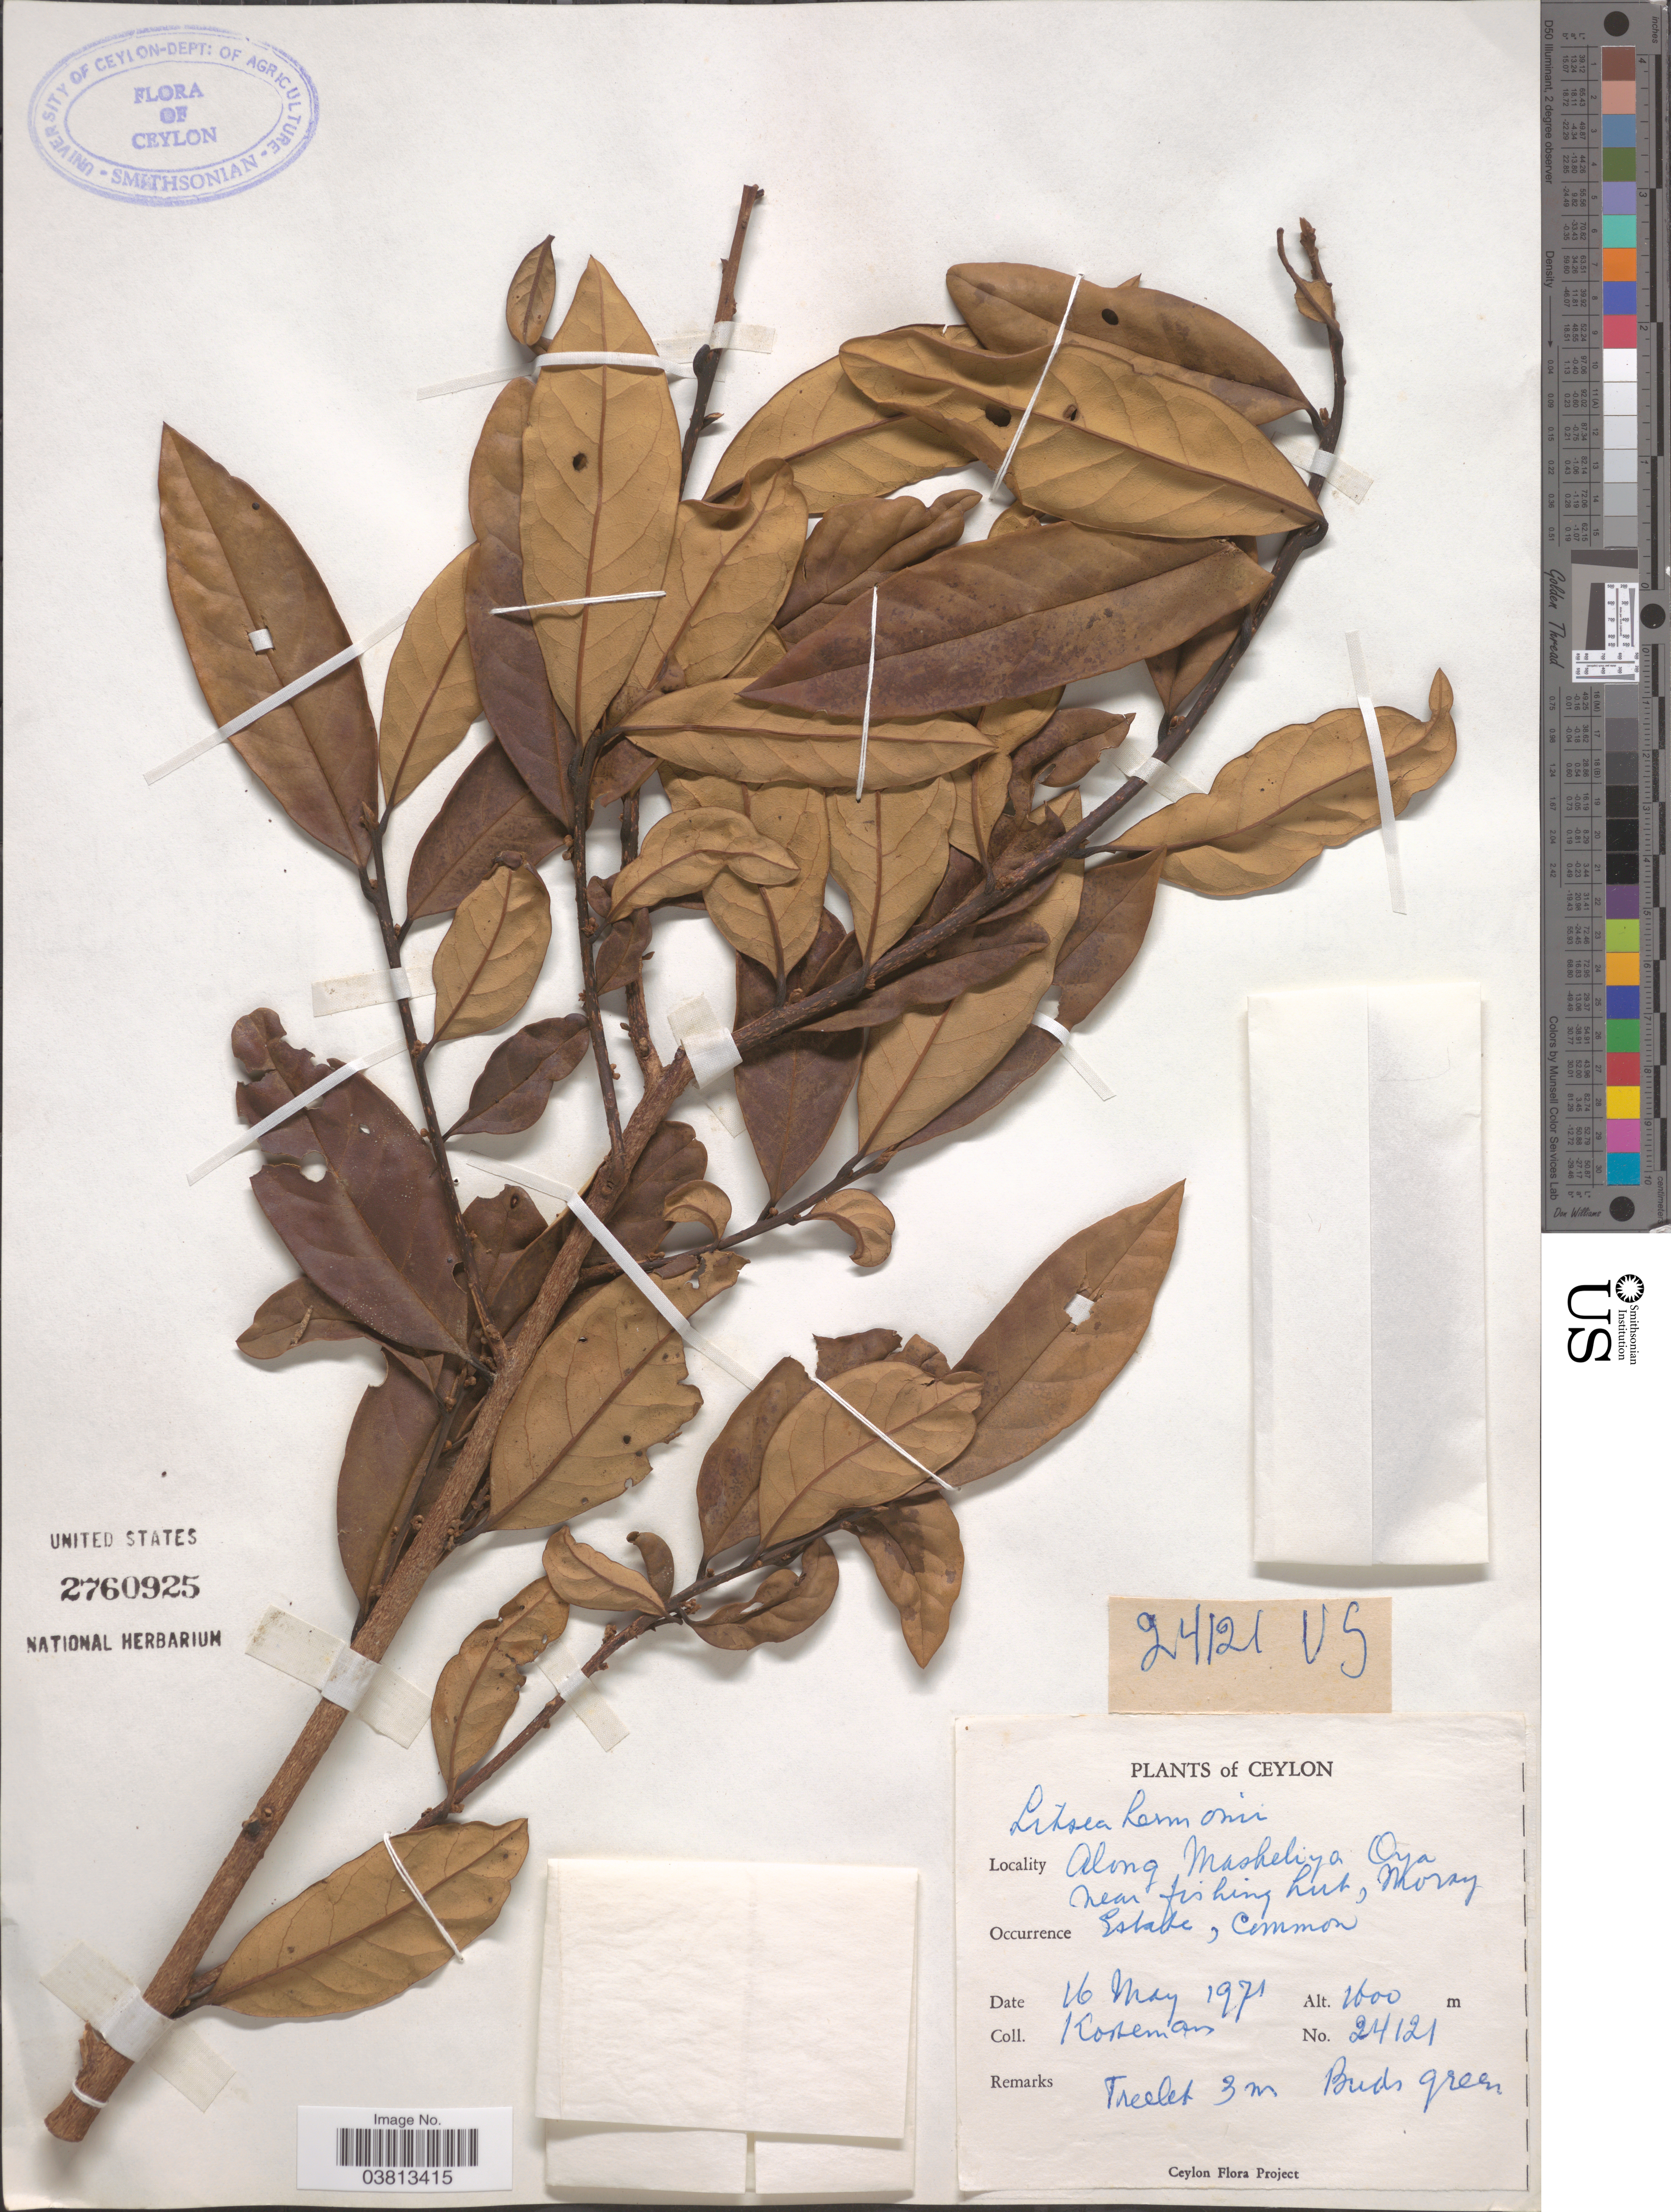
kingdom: Plantae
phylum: Tracheophyta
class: Magnoliopsida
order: Laurales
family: Lauraceae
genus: Litsea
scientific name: Litsea hermonii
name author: Kosterm.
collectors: Kostermans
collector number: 24121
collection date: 1971-05-16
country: Sri Lanka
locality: Ceylon. Along Maskeliya Oya near fishing hut, Moray Estate, common.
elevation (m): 1600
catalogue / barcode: US 2760925